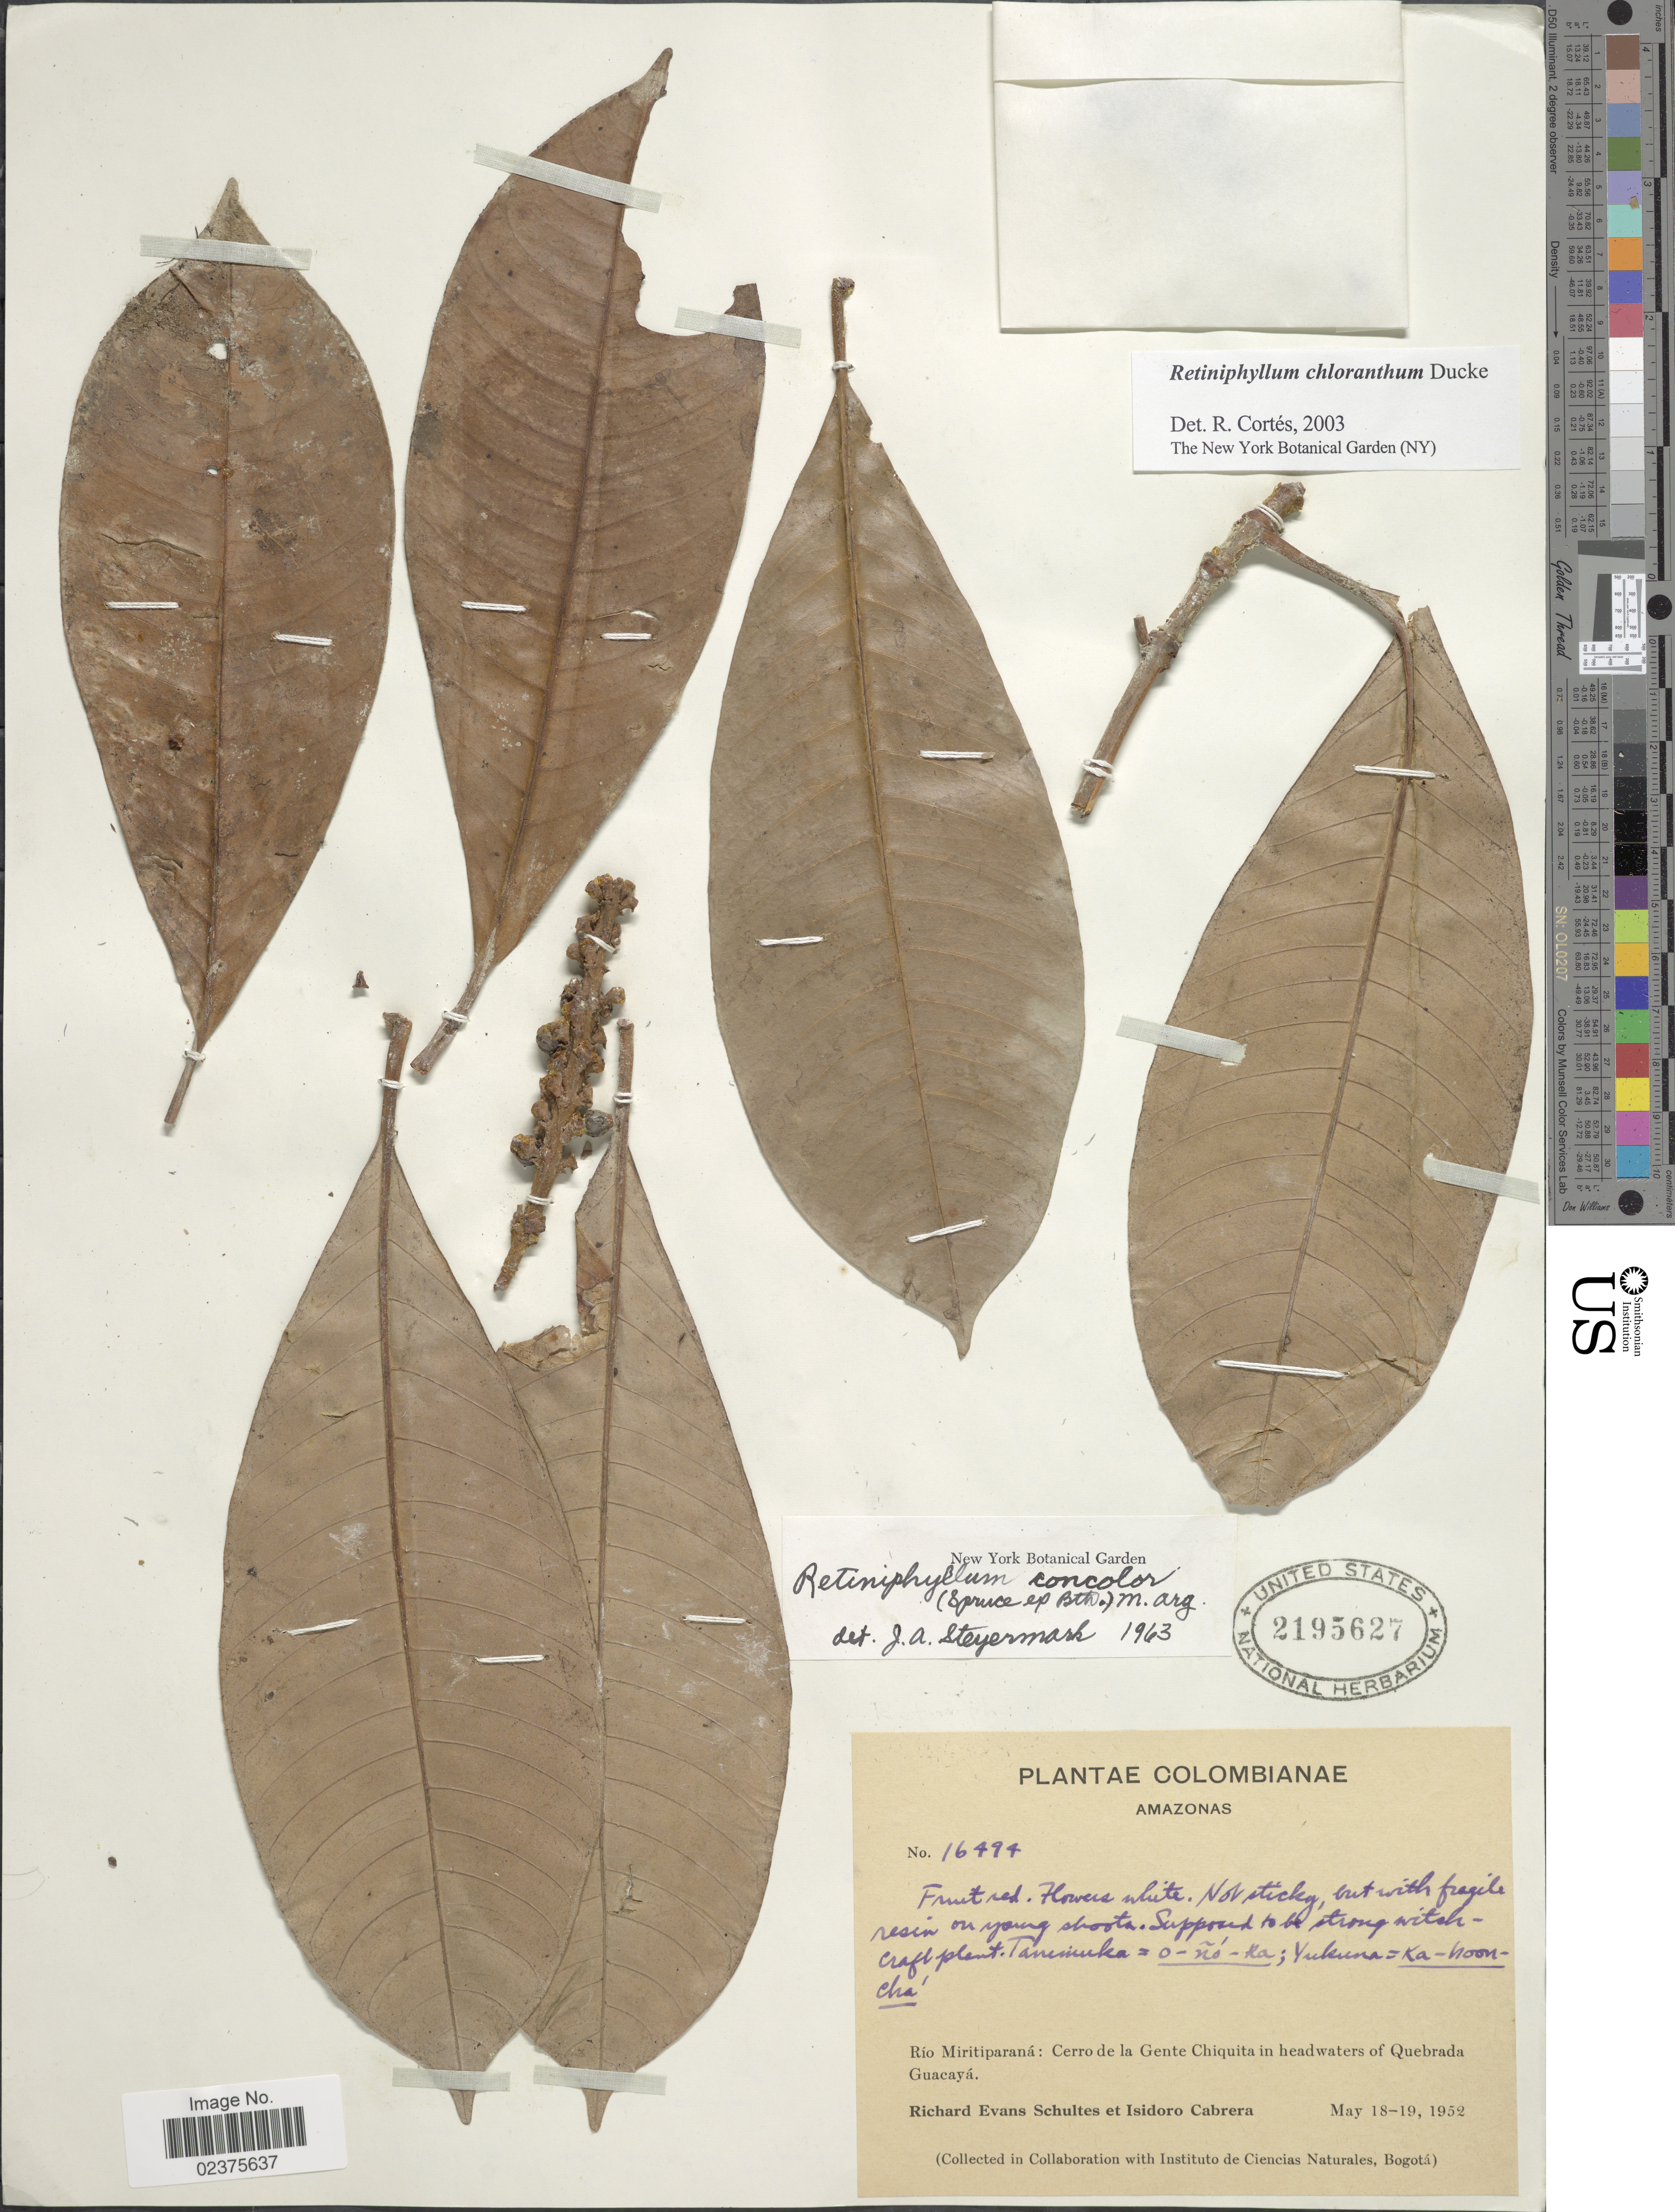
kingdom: Plantae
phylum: Tracheophyta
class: Magnoliopsida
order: Gentianales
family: Rubiaceae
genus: Retiniphyllum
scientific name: Retiniphyllum chloranthum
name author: Ducke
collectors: R. E. Schultes & I. Cabrera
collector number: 16494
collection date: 1952-05-08/1952-05-19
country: Colombia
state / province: Amazônas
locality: Río Miritiparaná: Cerro de la Gente Chiquita in headwaters of Quebrada Guacayá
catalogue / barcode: US 2195627